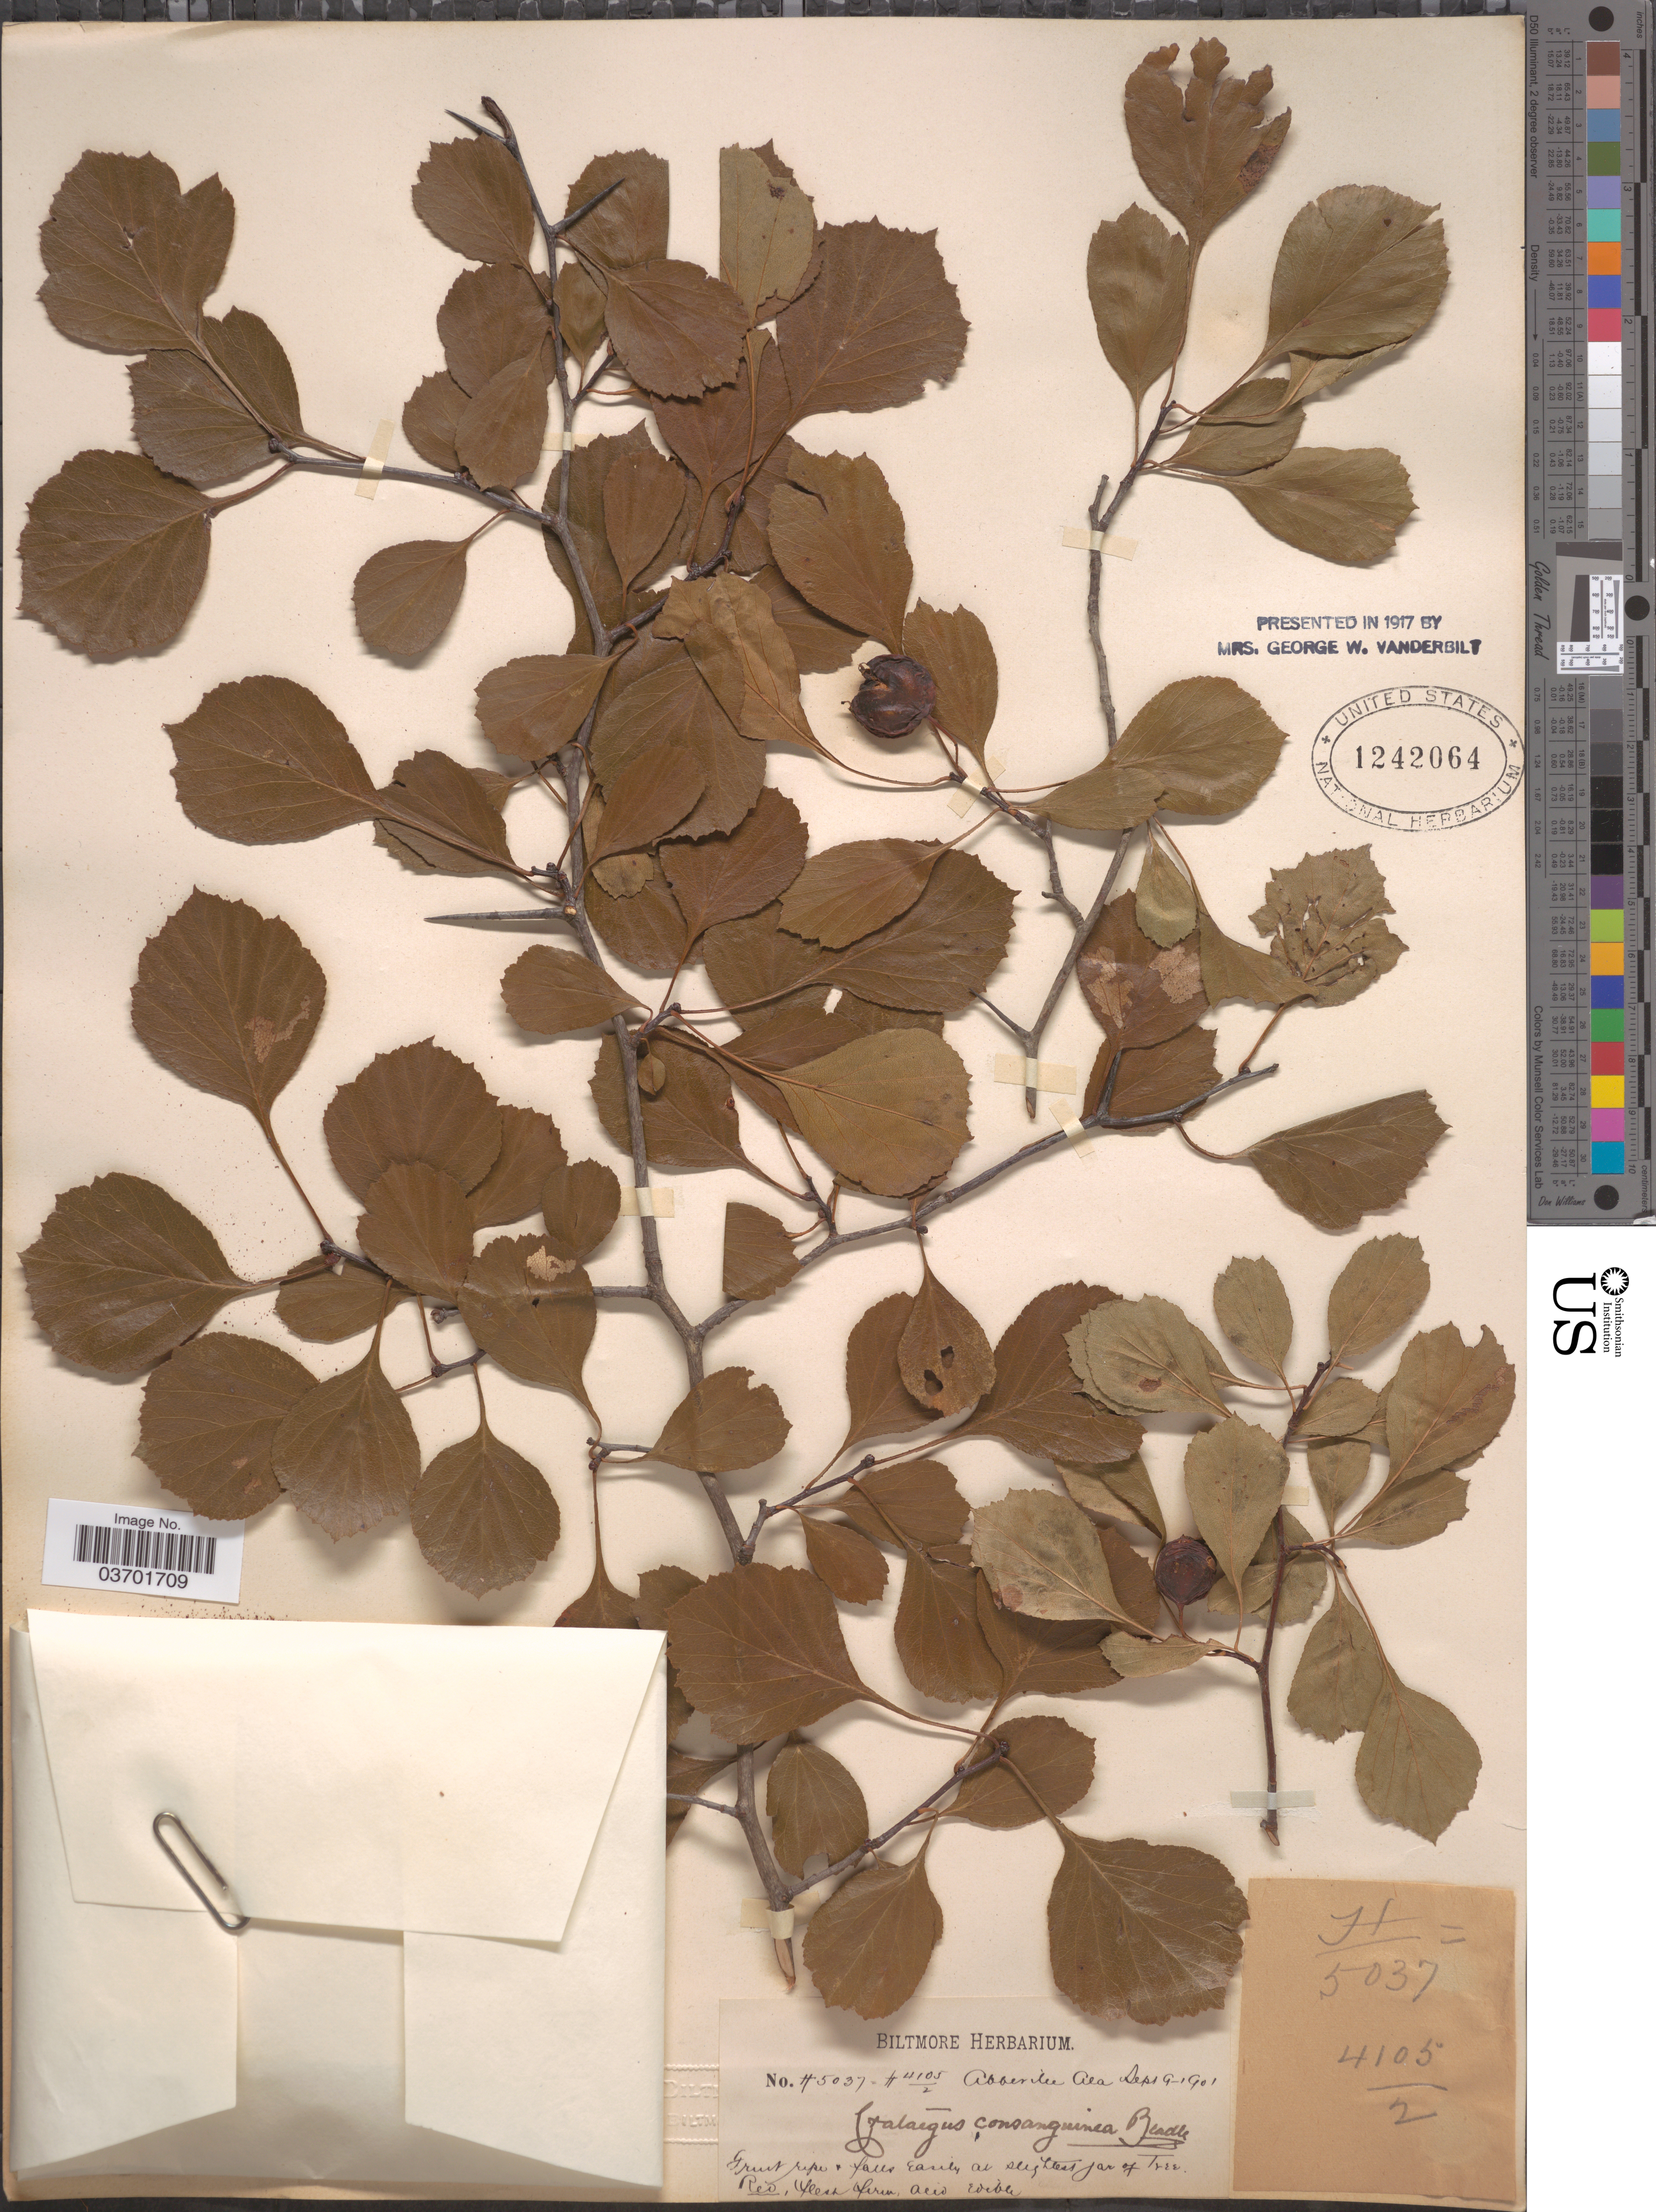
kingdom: Plantae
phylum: Tracheophyta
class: Magnoliopsida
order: Rosales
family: Rosaceae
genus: Crataegus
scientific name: Crataegus segnis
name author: Beadle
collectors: ex herb. Biltmore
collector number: H5037=H4105/2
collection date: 1901-09-09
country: United States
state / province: Alabama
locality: Abbeville.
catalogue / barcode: US 1242064